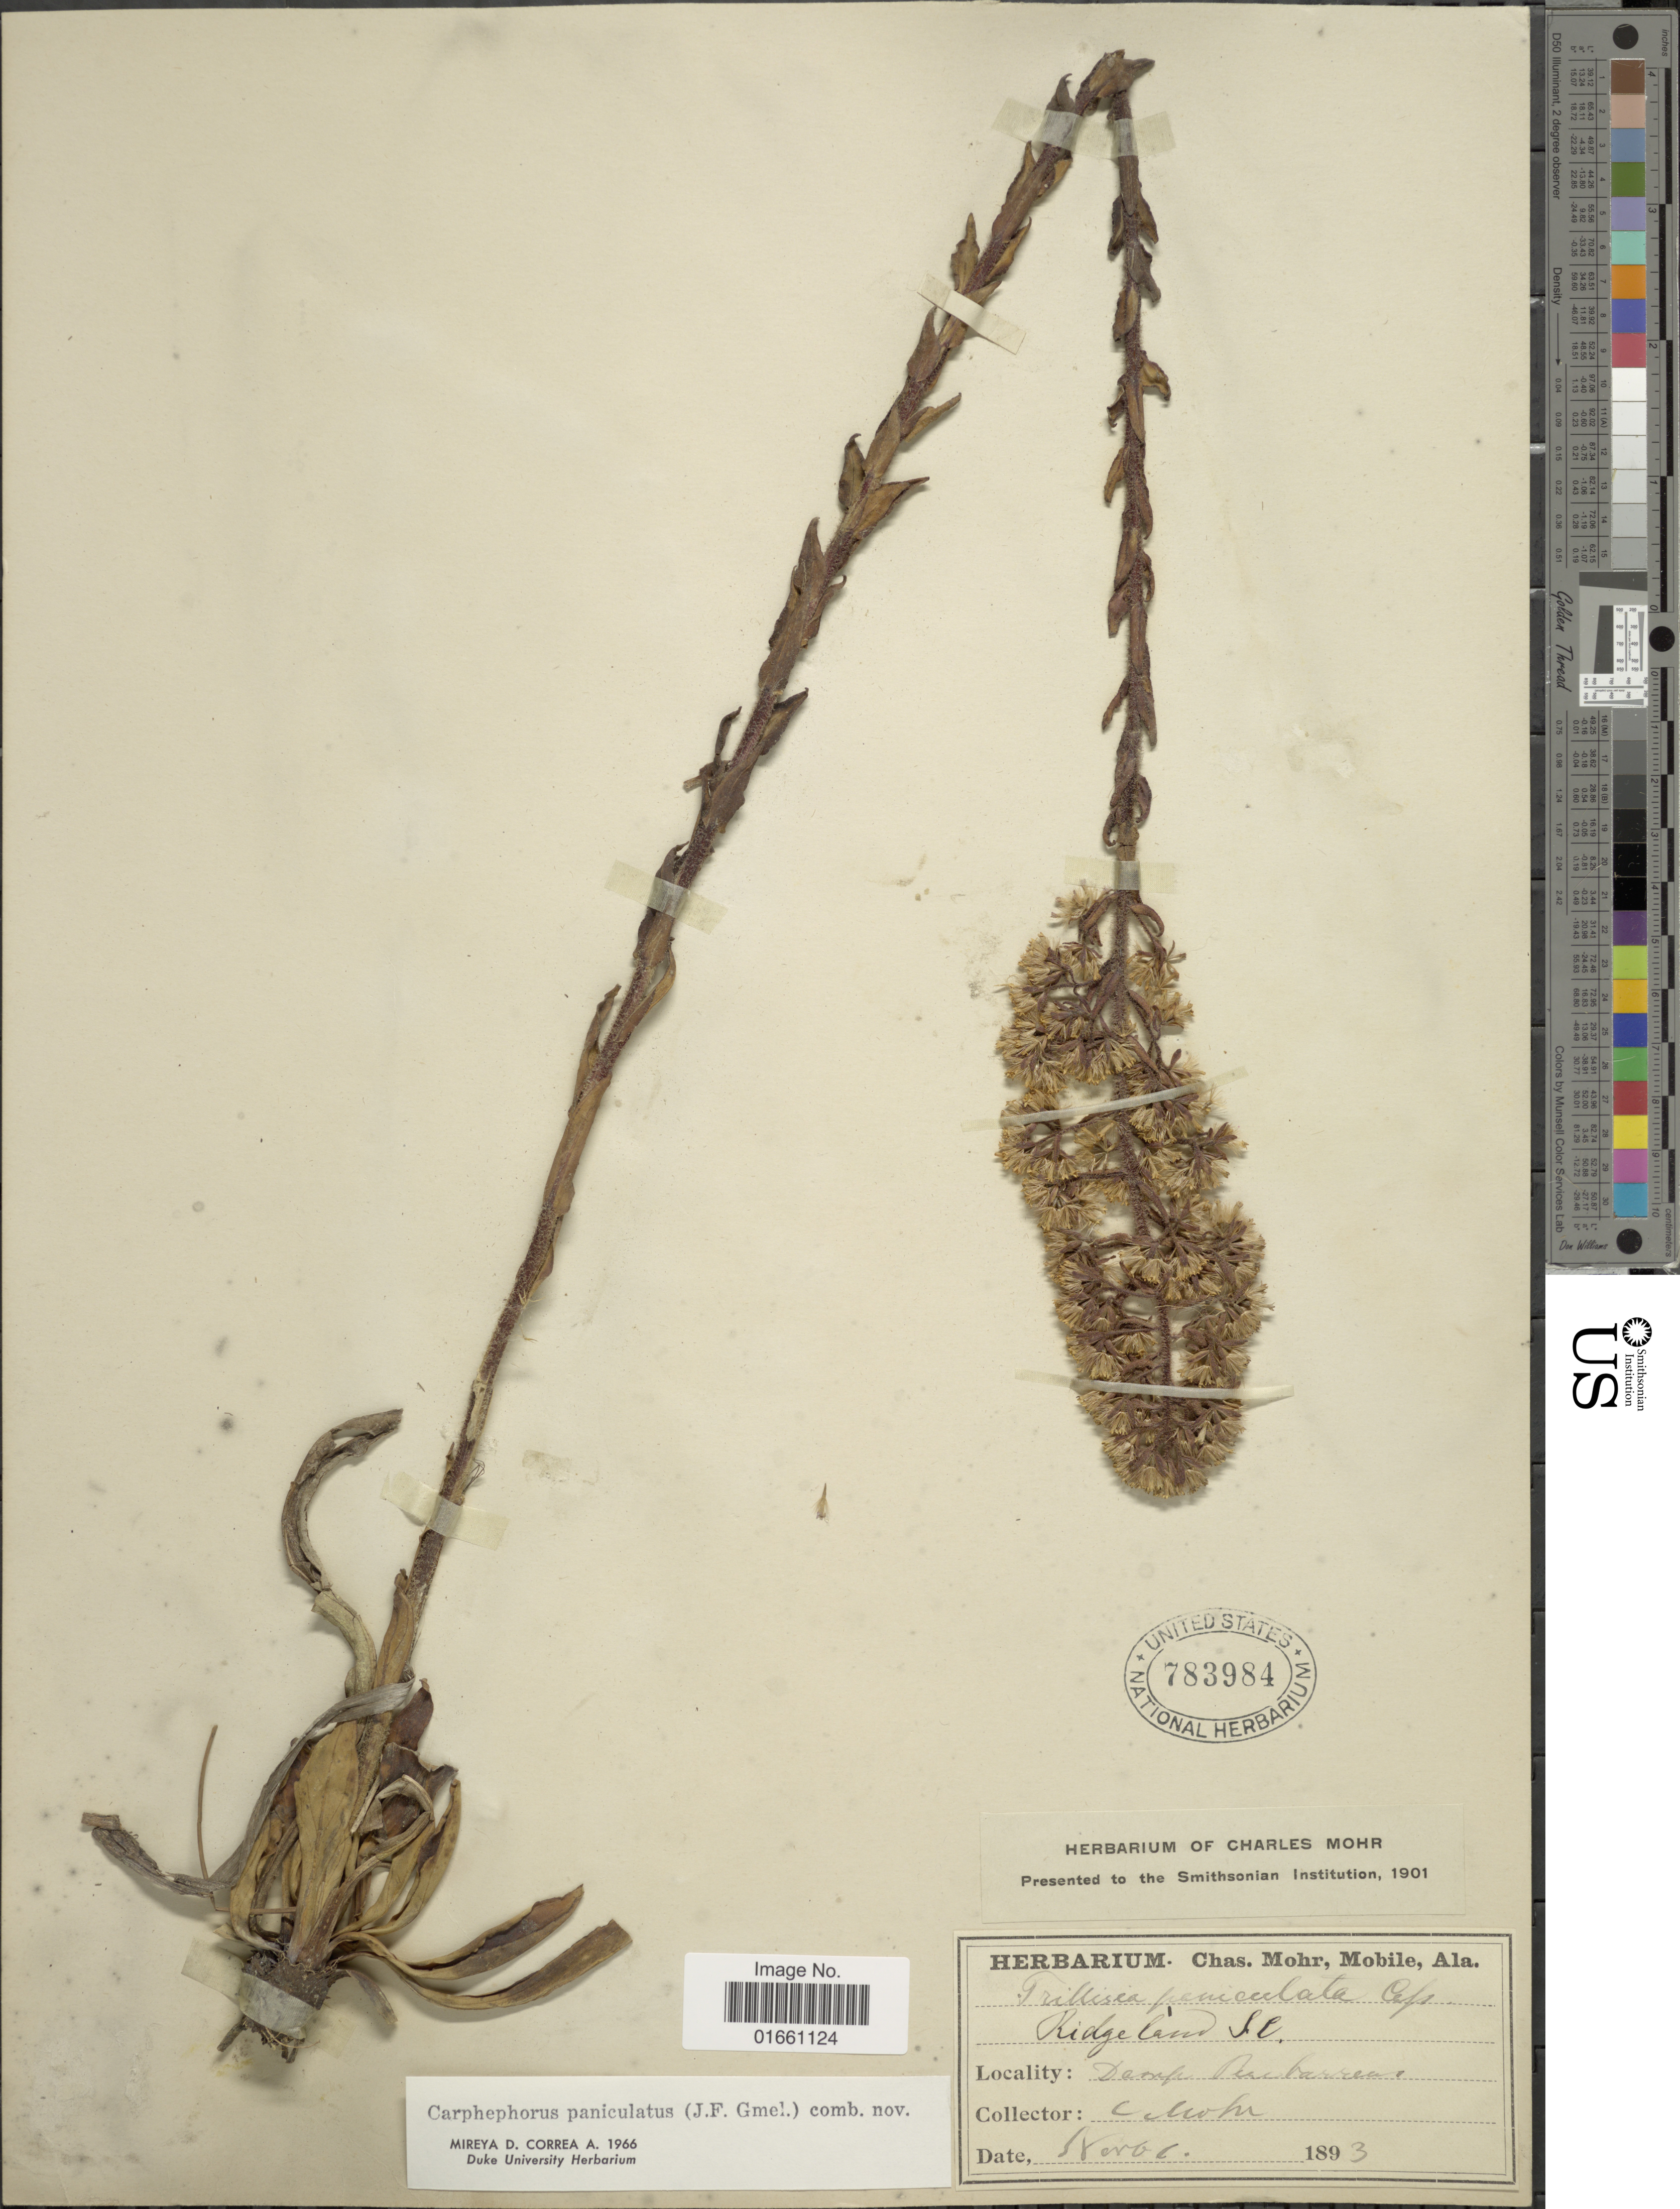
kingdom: Plantae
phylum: Tracheophyta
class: Magnoliopsida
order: Asterales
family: Asteraceae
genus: Trilisa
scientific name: Trilisa paniculata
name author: (J.F. Gmel.) Cass.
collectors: Mohr, C. T. (herbarium)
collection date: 1893-11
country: United States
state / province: South Carolina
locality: Ridgeland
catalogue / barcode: US 783984